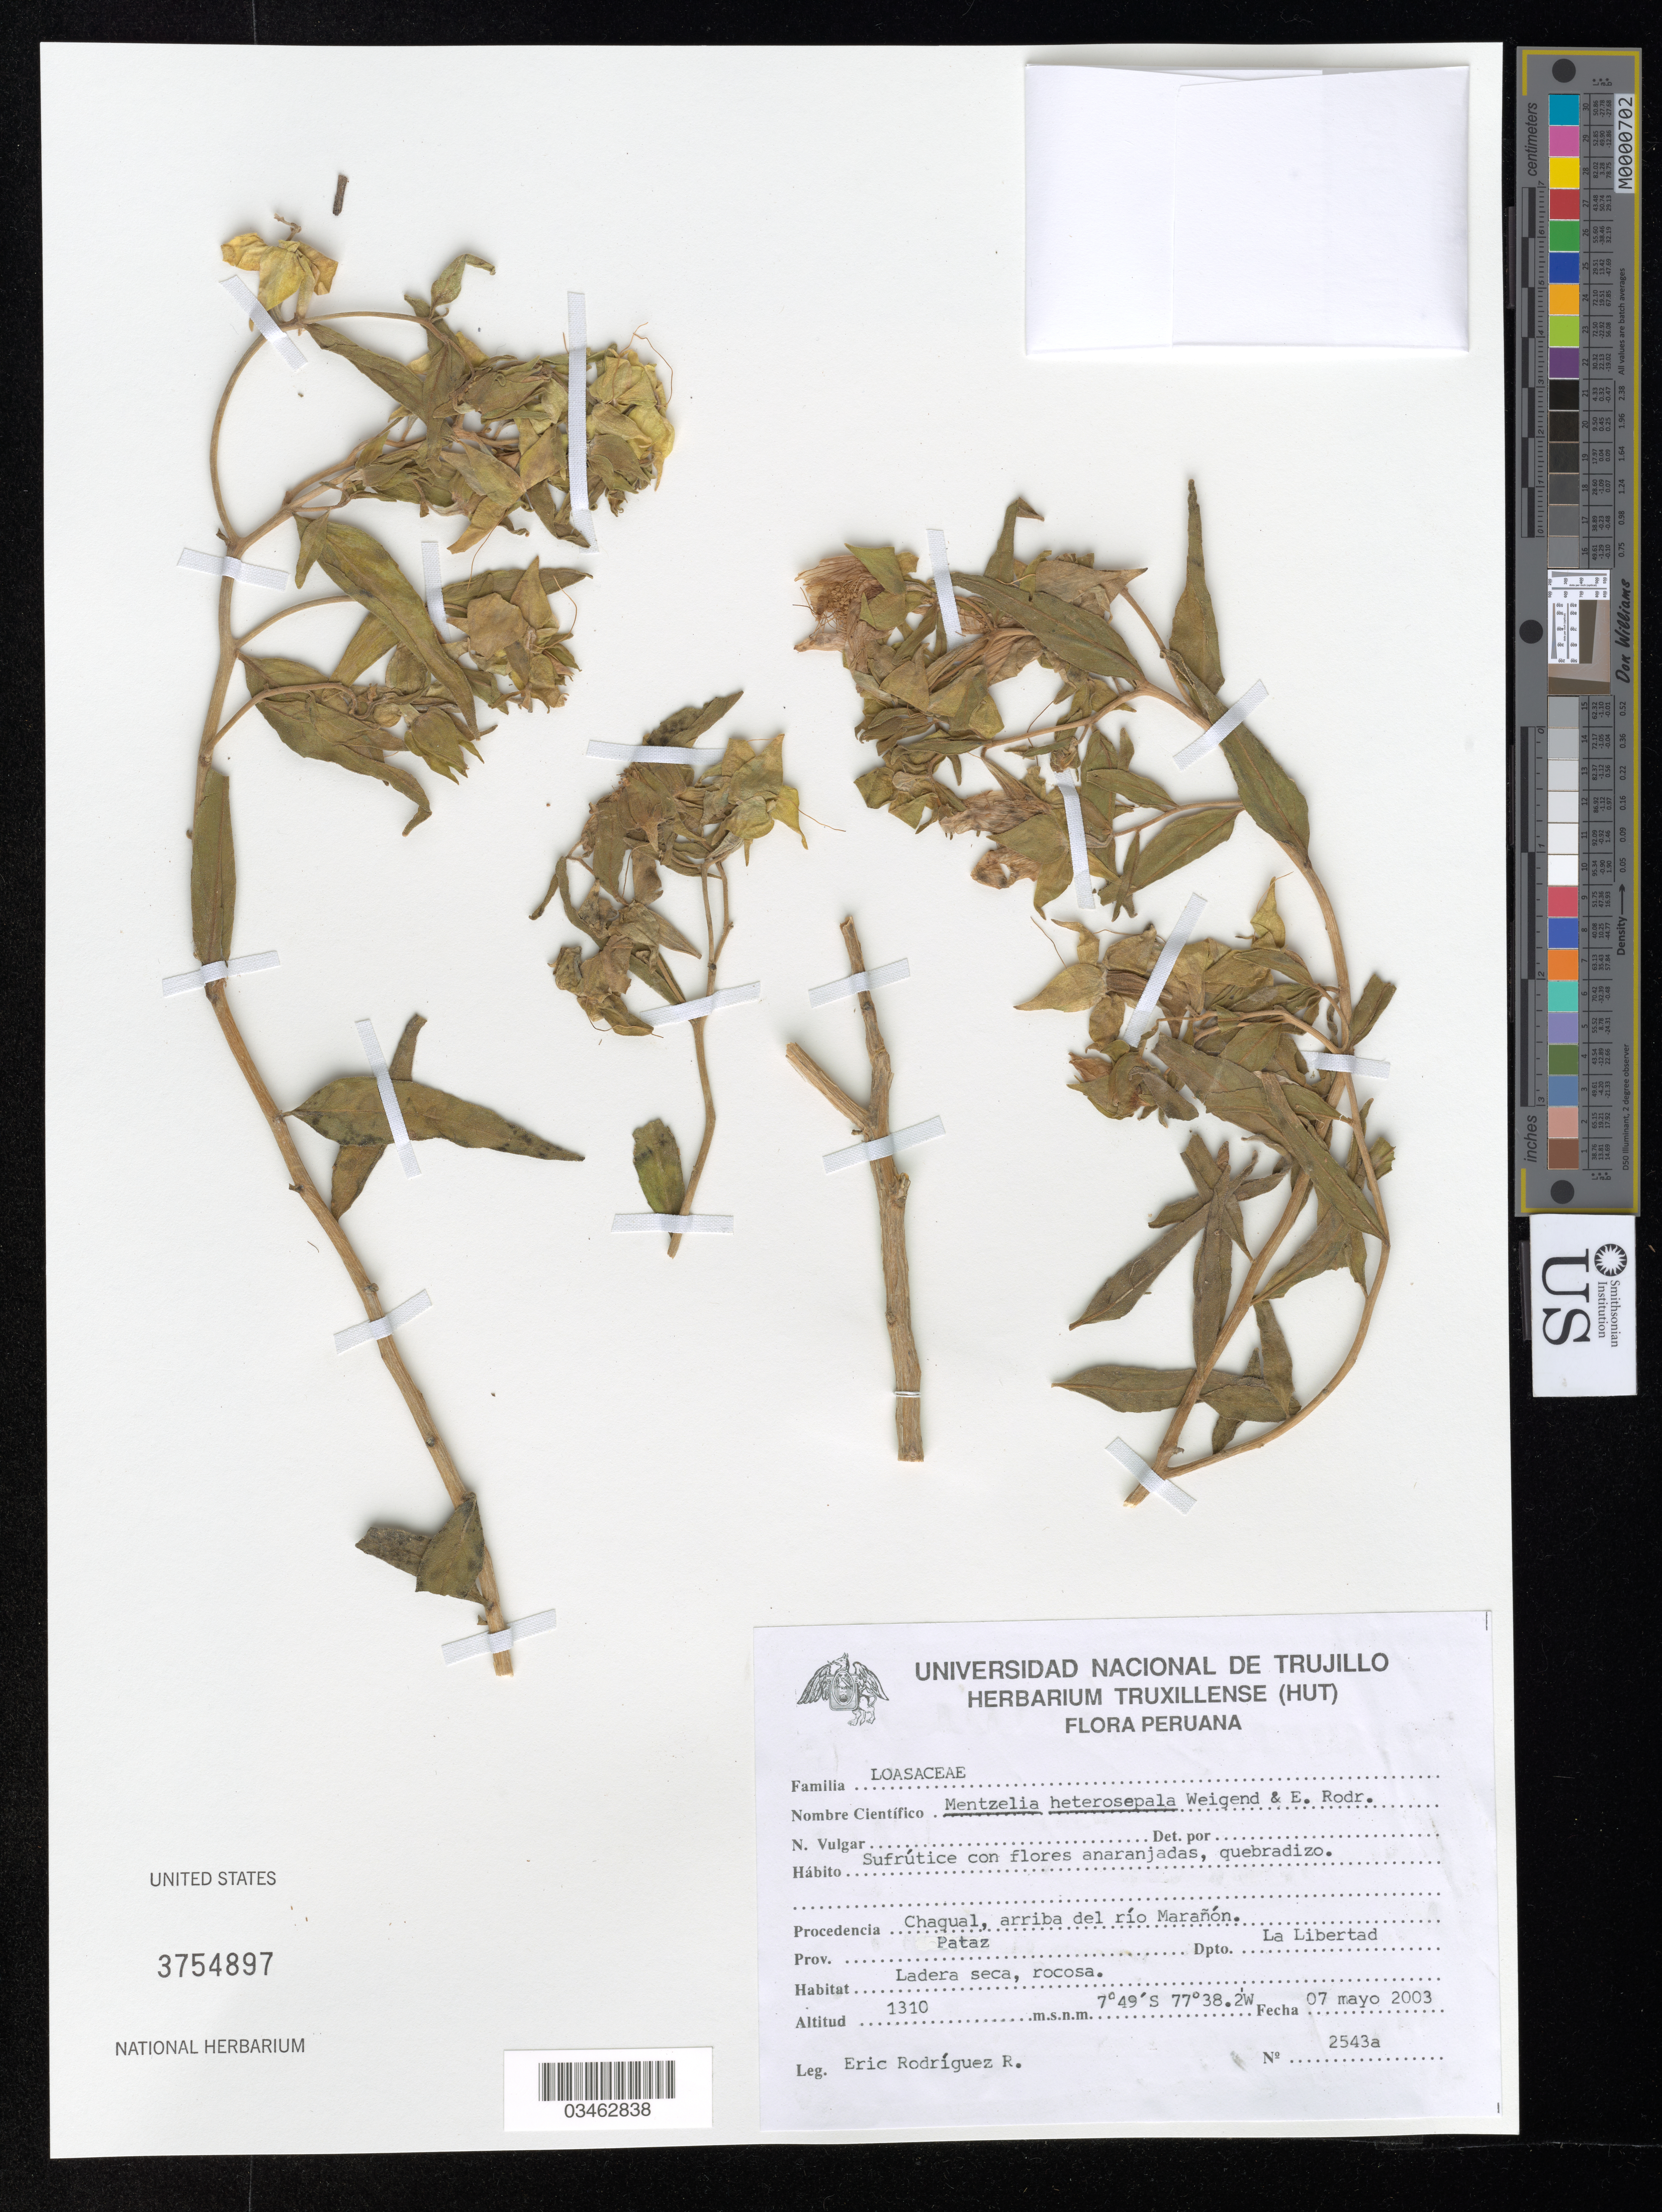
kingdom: Plantae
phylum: Tracheophyta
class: Magnoliopsida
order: Cornales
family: Loasaceae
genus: Mentzelia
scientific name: Mentzelia heterosepala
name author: Weigend & E. Rodr.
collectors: E. Rodríguez Rodríguez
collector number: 2543a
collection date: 2003-05-07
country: Peru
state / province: La Libertad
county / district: Pataz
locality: Chaqual, arriba del rio Marañón.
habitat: Ladera seca, rocosa.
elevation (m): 1310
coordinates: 7 49 S, 77 38.2 W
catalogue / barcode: US 3754897